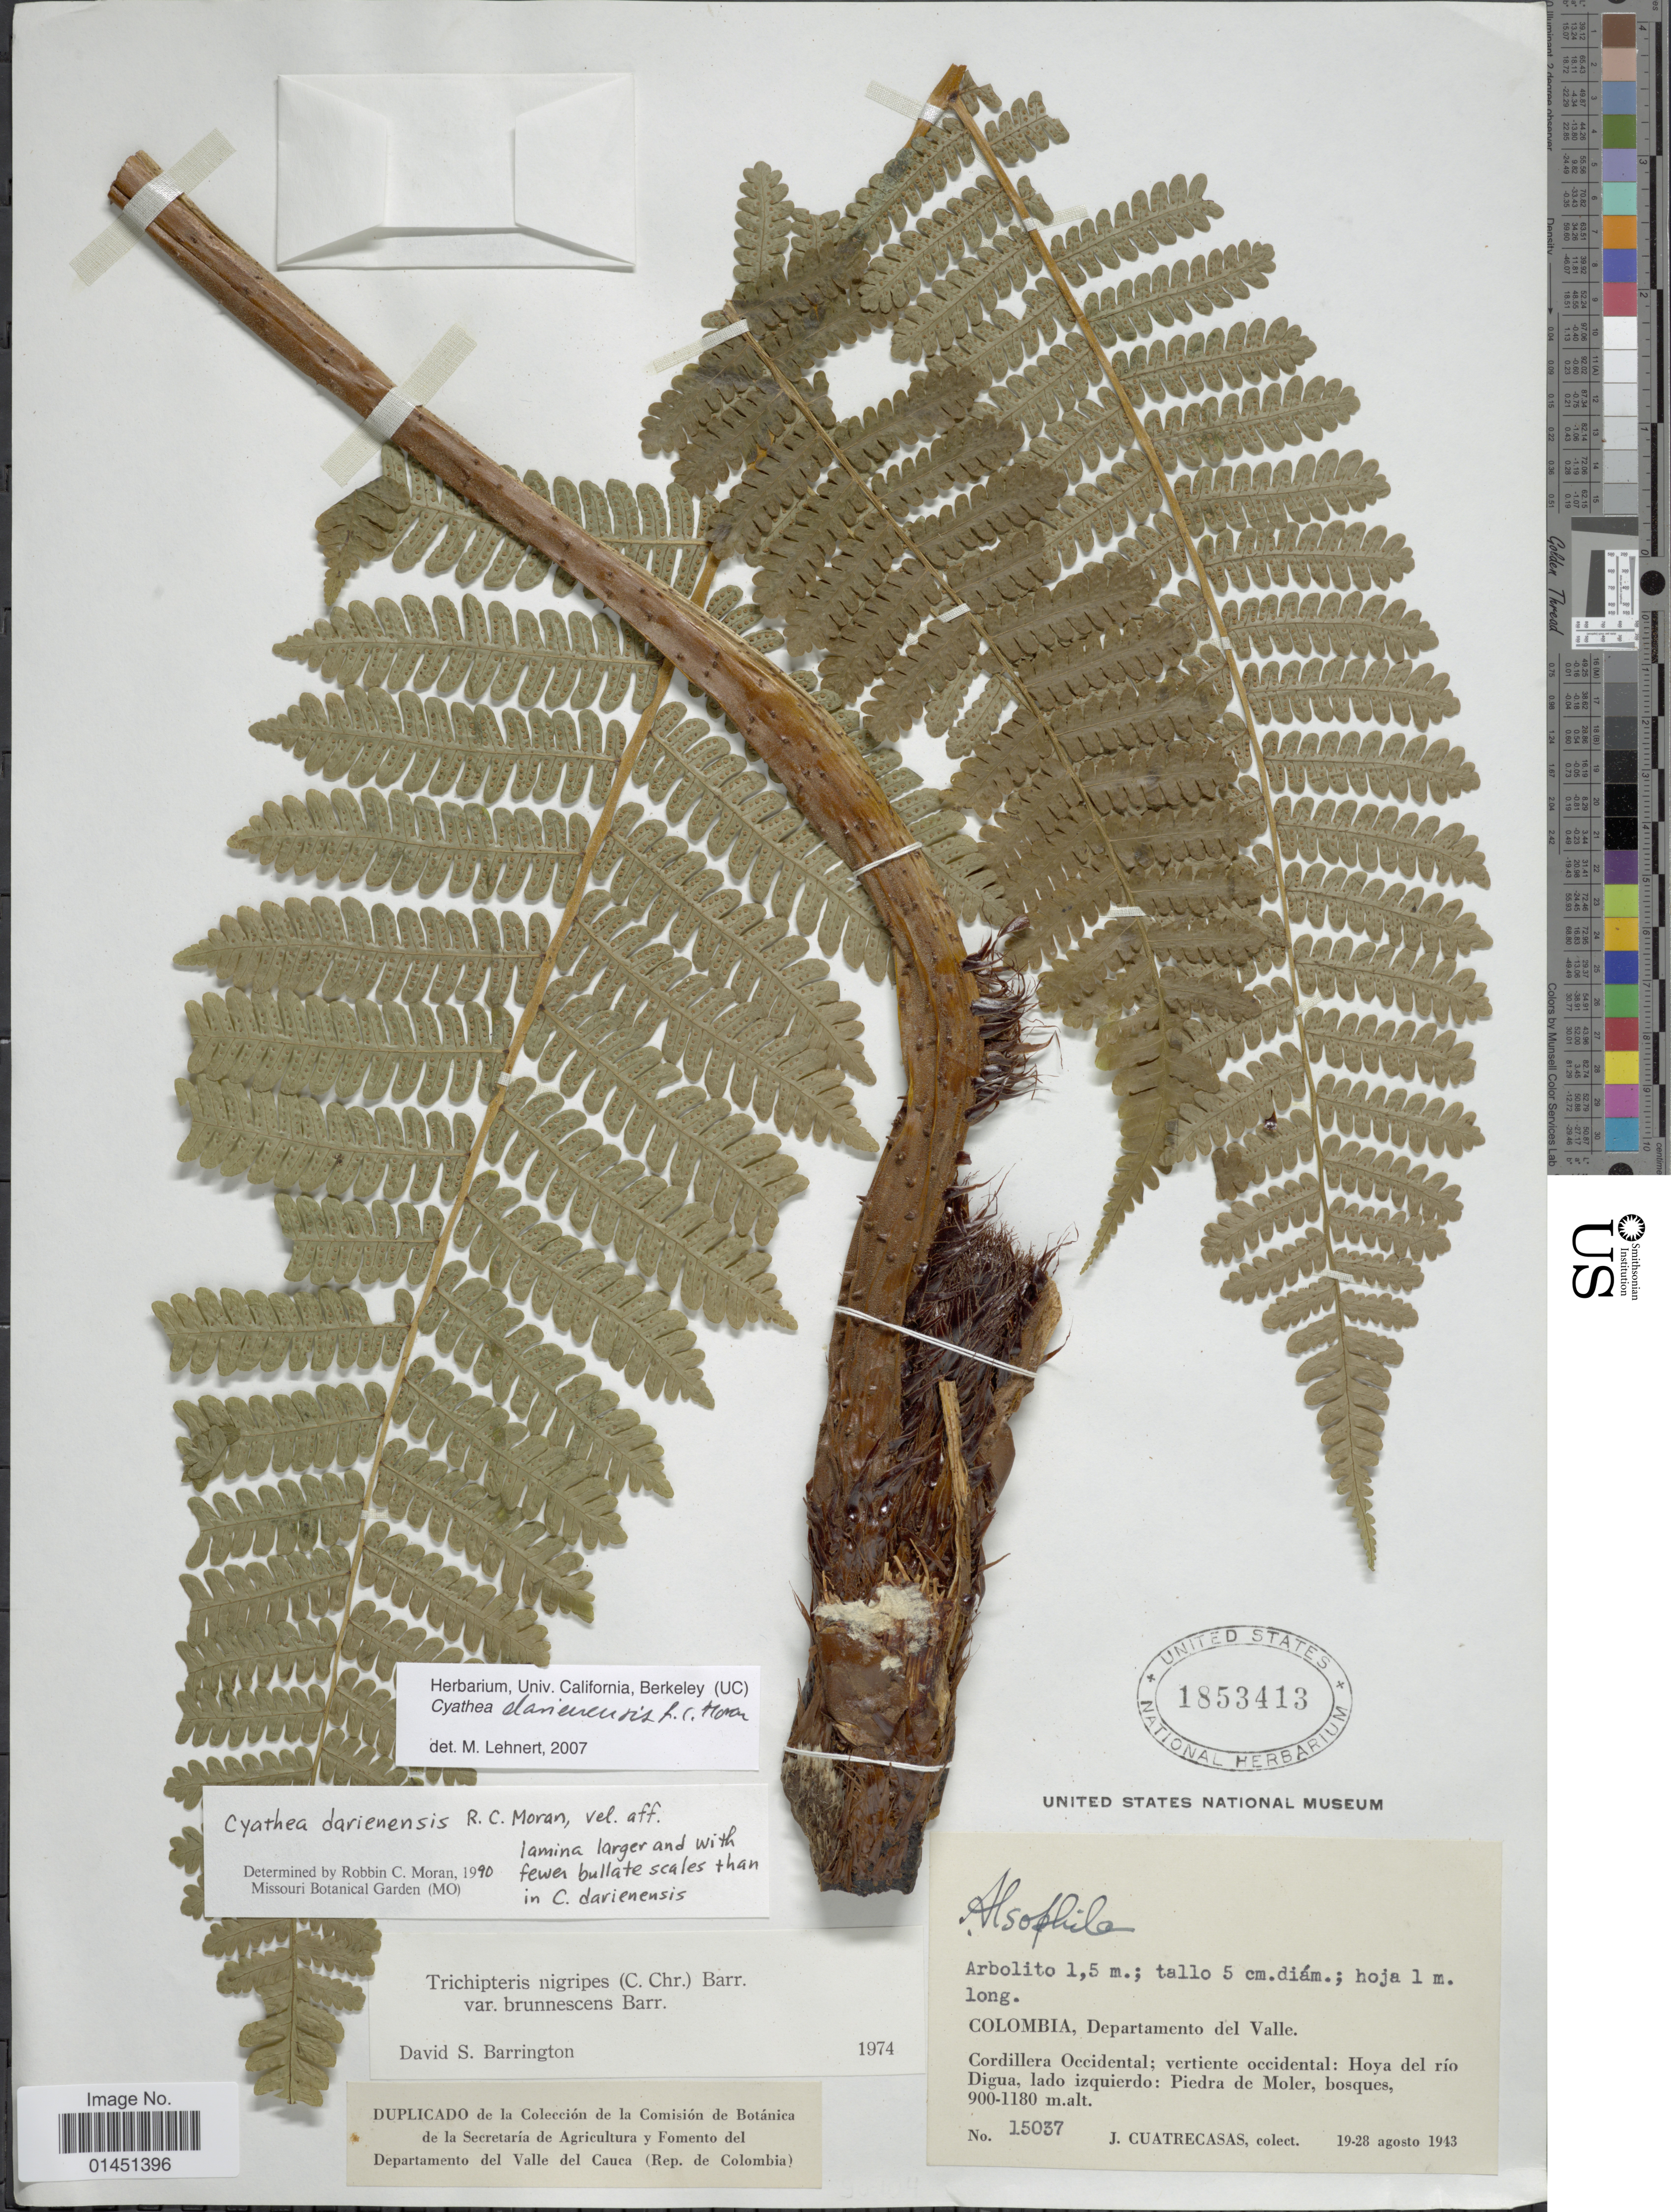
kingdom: Plantae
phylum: Tracheophyta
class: Polypodiopsida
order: Cyatheales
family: Cyatheaceae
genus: Cyathea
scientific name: Cyathea darienensis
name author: R.C. Moran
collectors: J. Cuatrecasas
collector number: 15037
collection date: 1943-08-19/1943-08-28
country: Colombia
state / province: Valle del Cauca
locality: Departamento del Valle, Cordillera Occidental: vertiente occidental: Hoya del rio Digua, lado izquierdo: Piedra de Moler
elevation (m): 900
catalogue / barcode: US 1853413